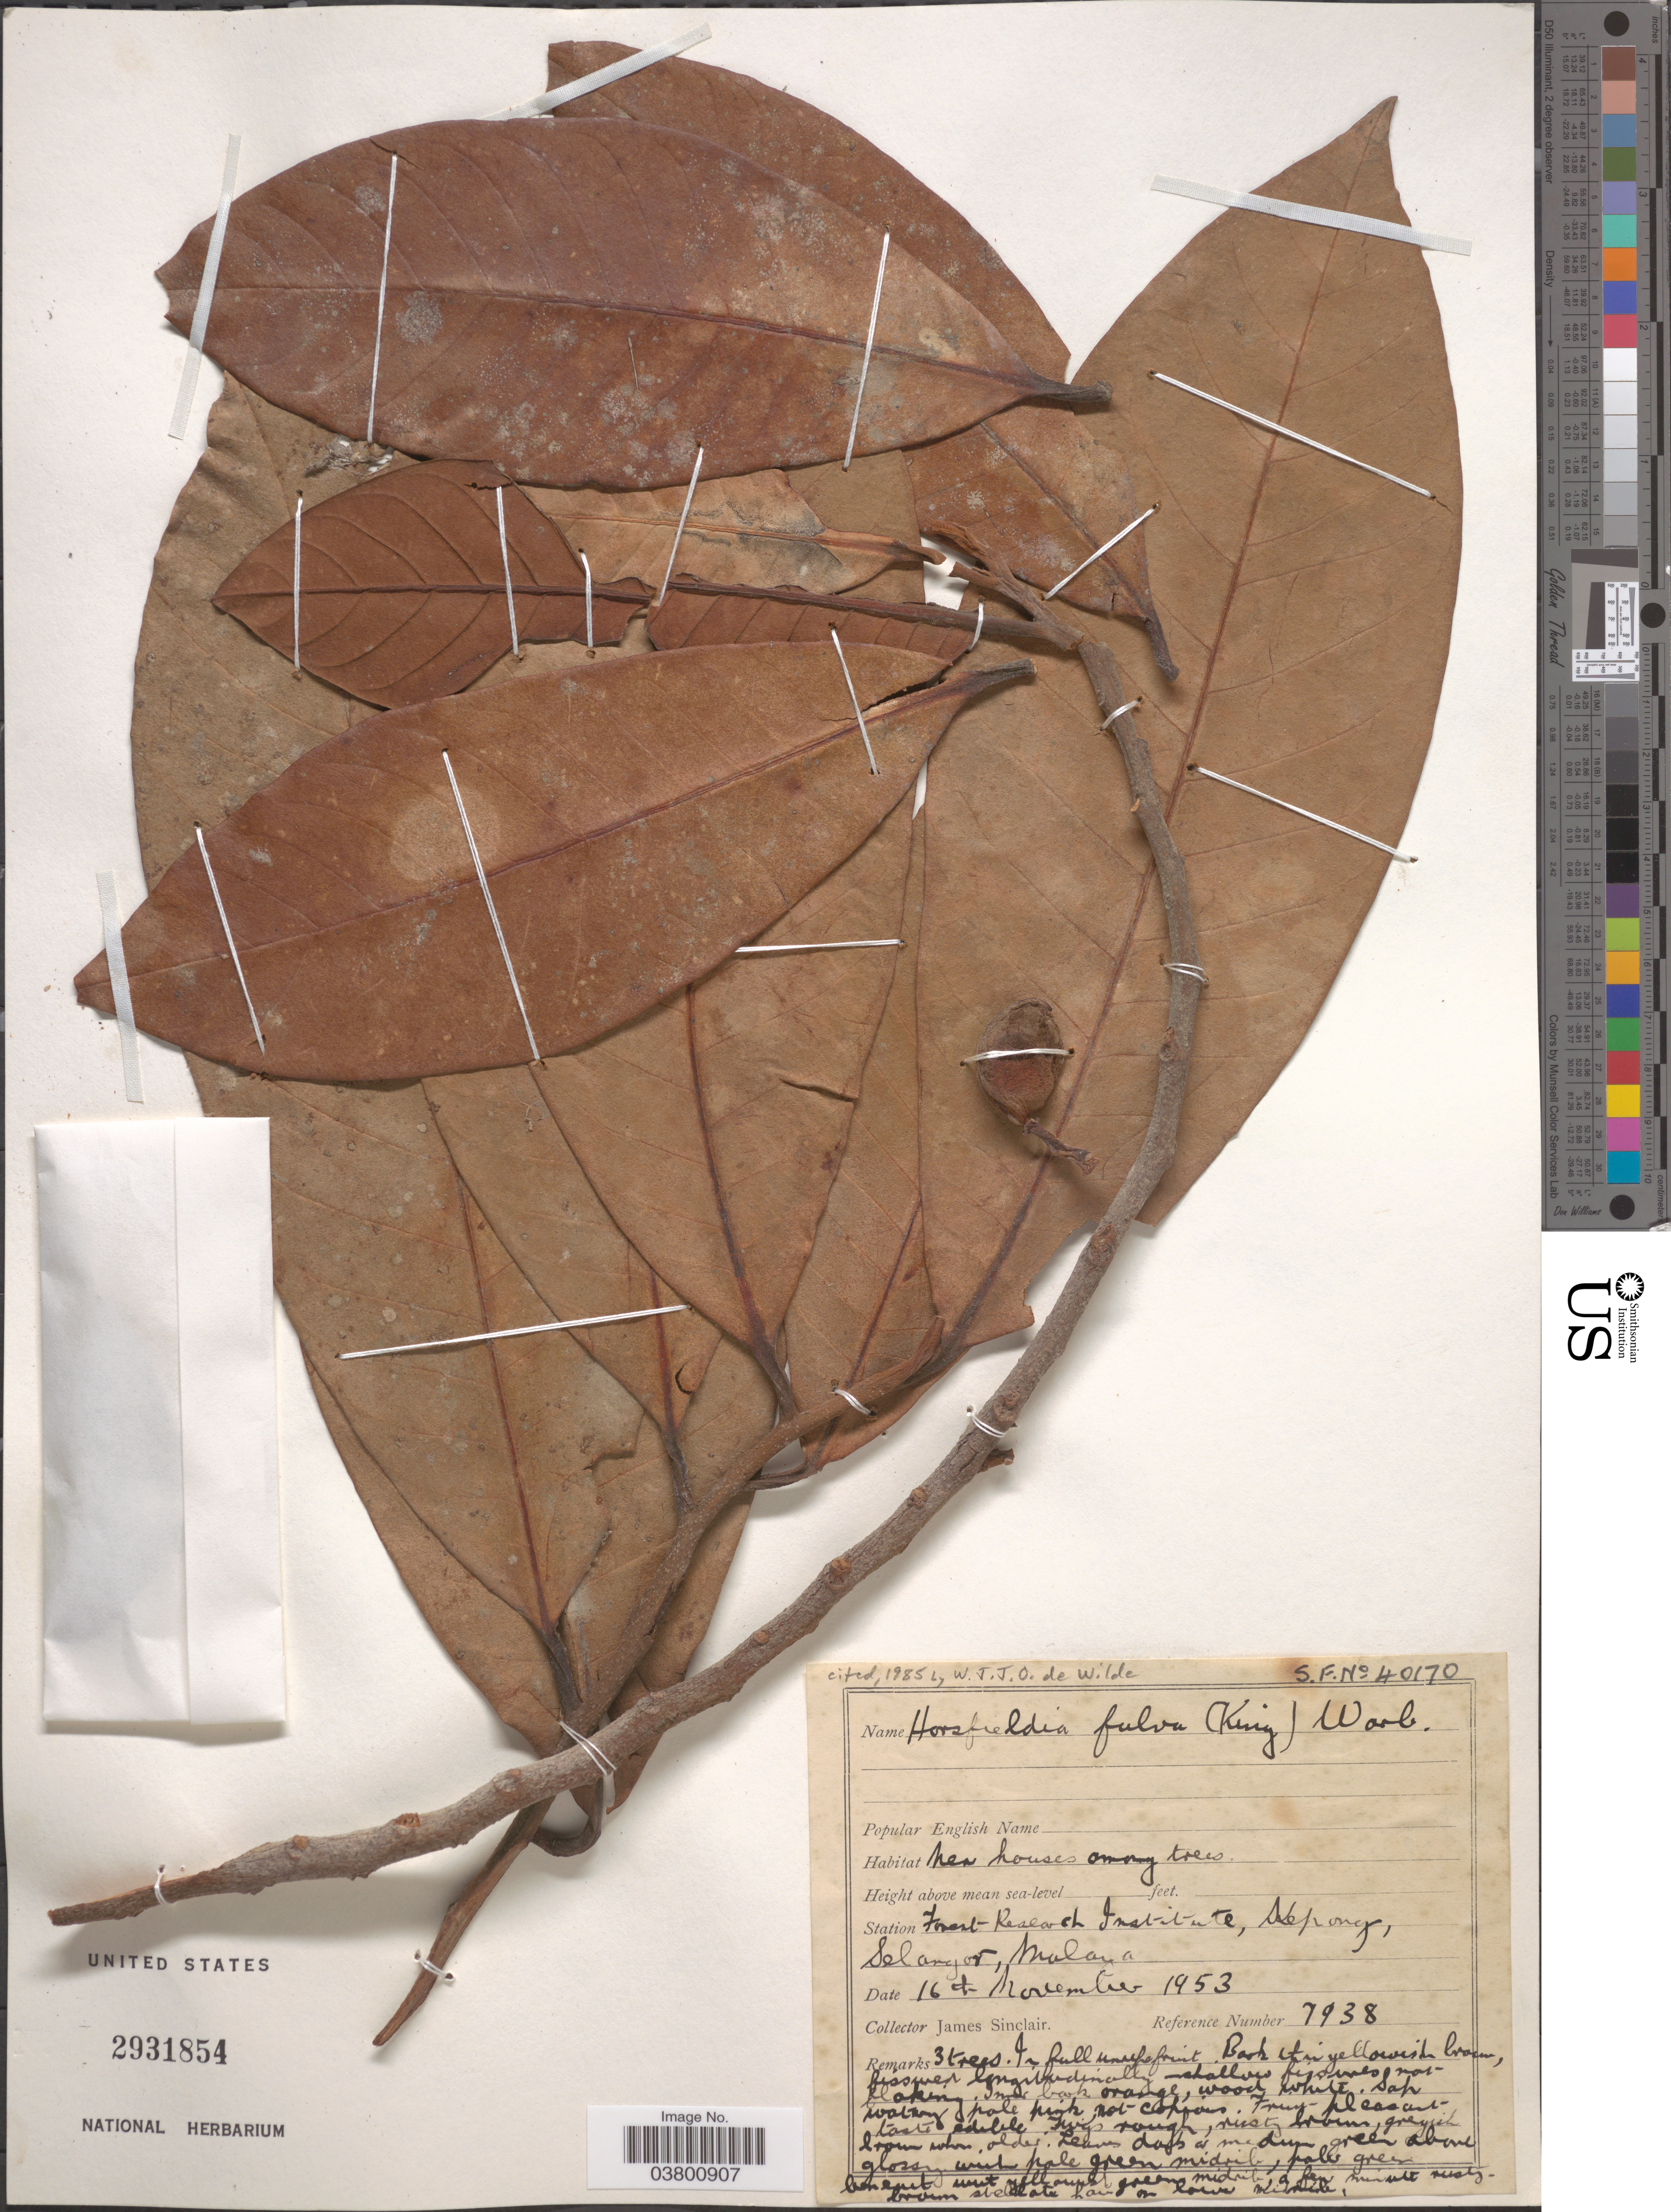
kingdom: Plantae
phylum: Tracheophyta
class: Magnoliopsida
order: Magnoliales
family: Myristicaceae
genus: Horsfieldia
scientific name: Horsfieldia fulva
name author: (King) Warb.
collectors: J. Sinclair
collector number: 7938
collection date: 1953-11-16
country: Malaysia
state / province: Selangor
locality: Station Forest Research Institute, Kepong, Malaya.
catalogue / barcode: US 2931854